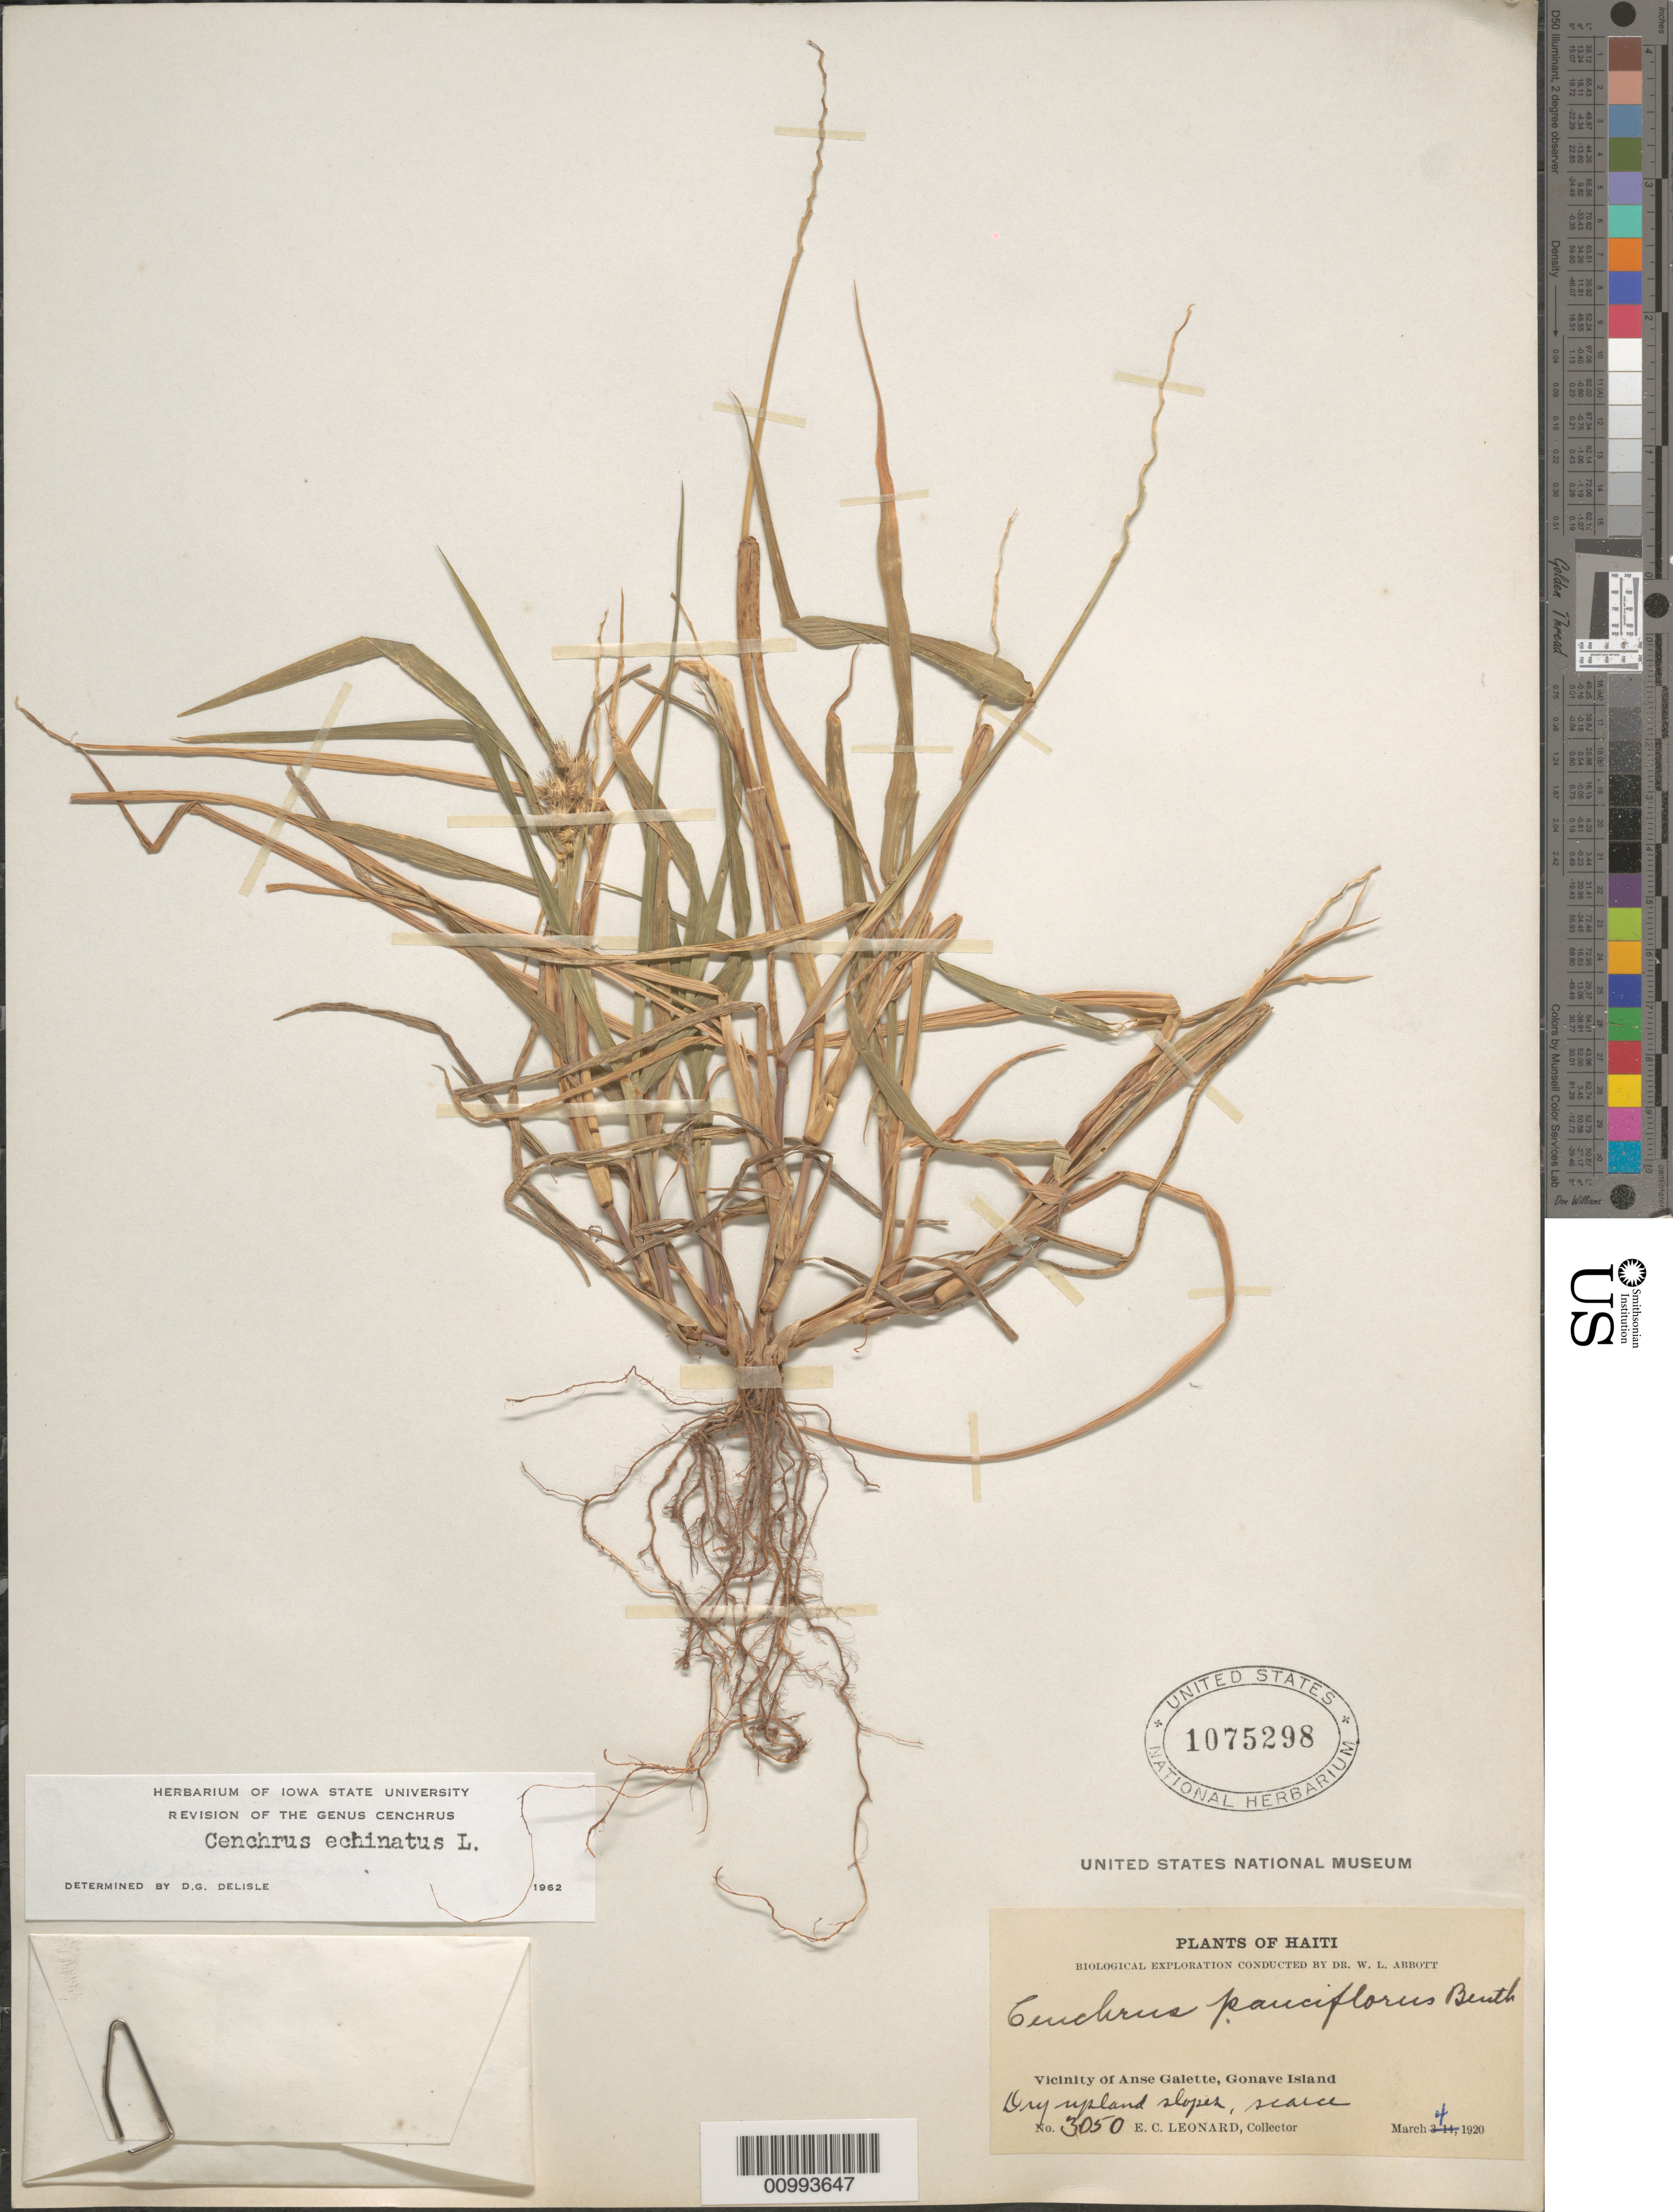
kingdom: Plantae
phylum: Tracheophyta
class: Liliopsida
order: Poales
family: Poaceae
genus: Cenchrus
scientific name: Cenchrus echinatus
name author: L.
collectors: E. C. Leonard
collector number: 3050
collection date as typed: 04 Mar 1920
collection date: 1920-03-04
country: Haiti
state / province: Óuest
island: Île de la Gonâve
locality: Vicinity of Anse Galette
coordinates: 0 N, 0 E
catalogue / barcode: US 1075298